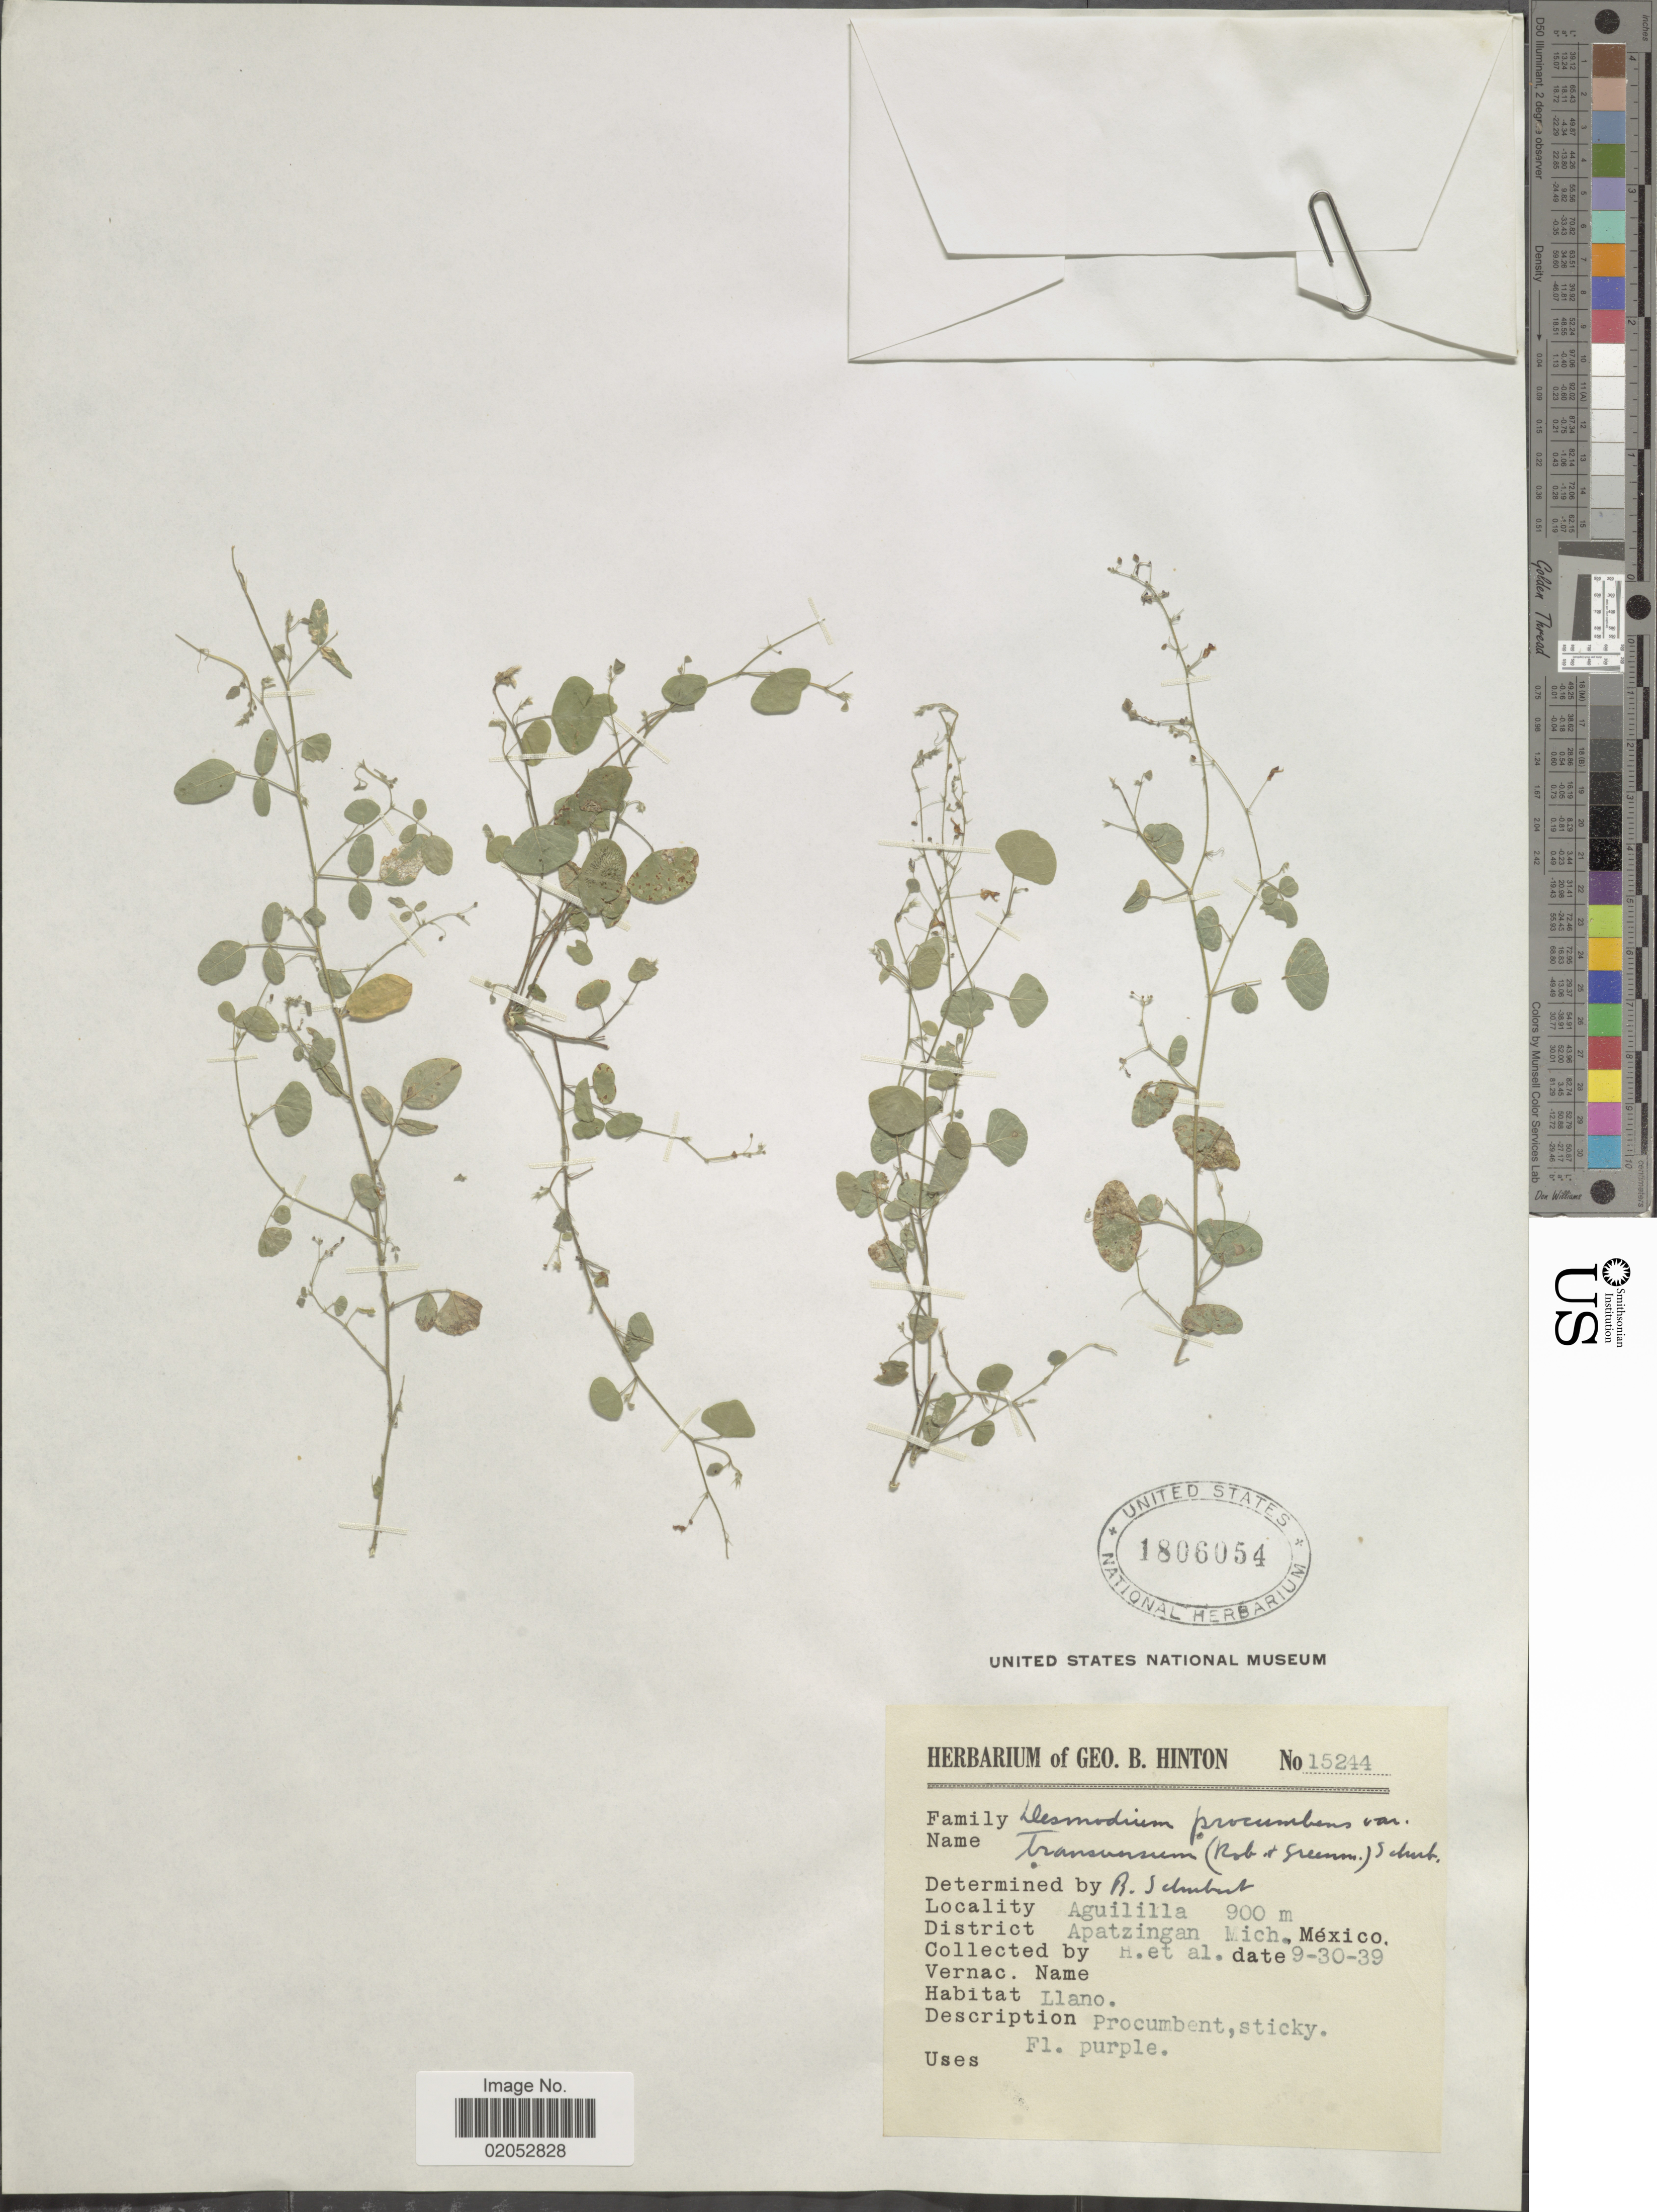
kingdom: Plantae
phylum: Tracheophyta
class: Magnoliopsida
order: Fabales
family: Fabaceae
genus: Desmodium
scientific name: Desmodium procumbens var. transversum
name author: (B.L. Rob. & Greenm.) B.G. Schub.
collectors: G. B. Hinton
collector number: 15244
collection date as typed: Transcribed d/m/y: 30/9/39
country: Mexico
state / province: Michoacán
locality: Aguililla, District Apatzingan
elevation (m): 900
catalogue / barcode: US 1806054